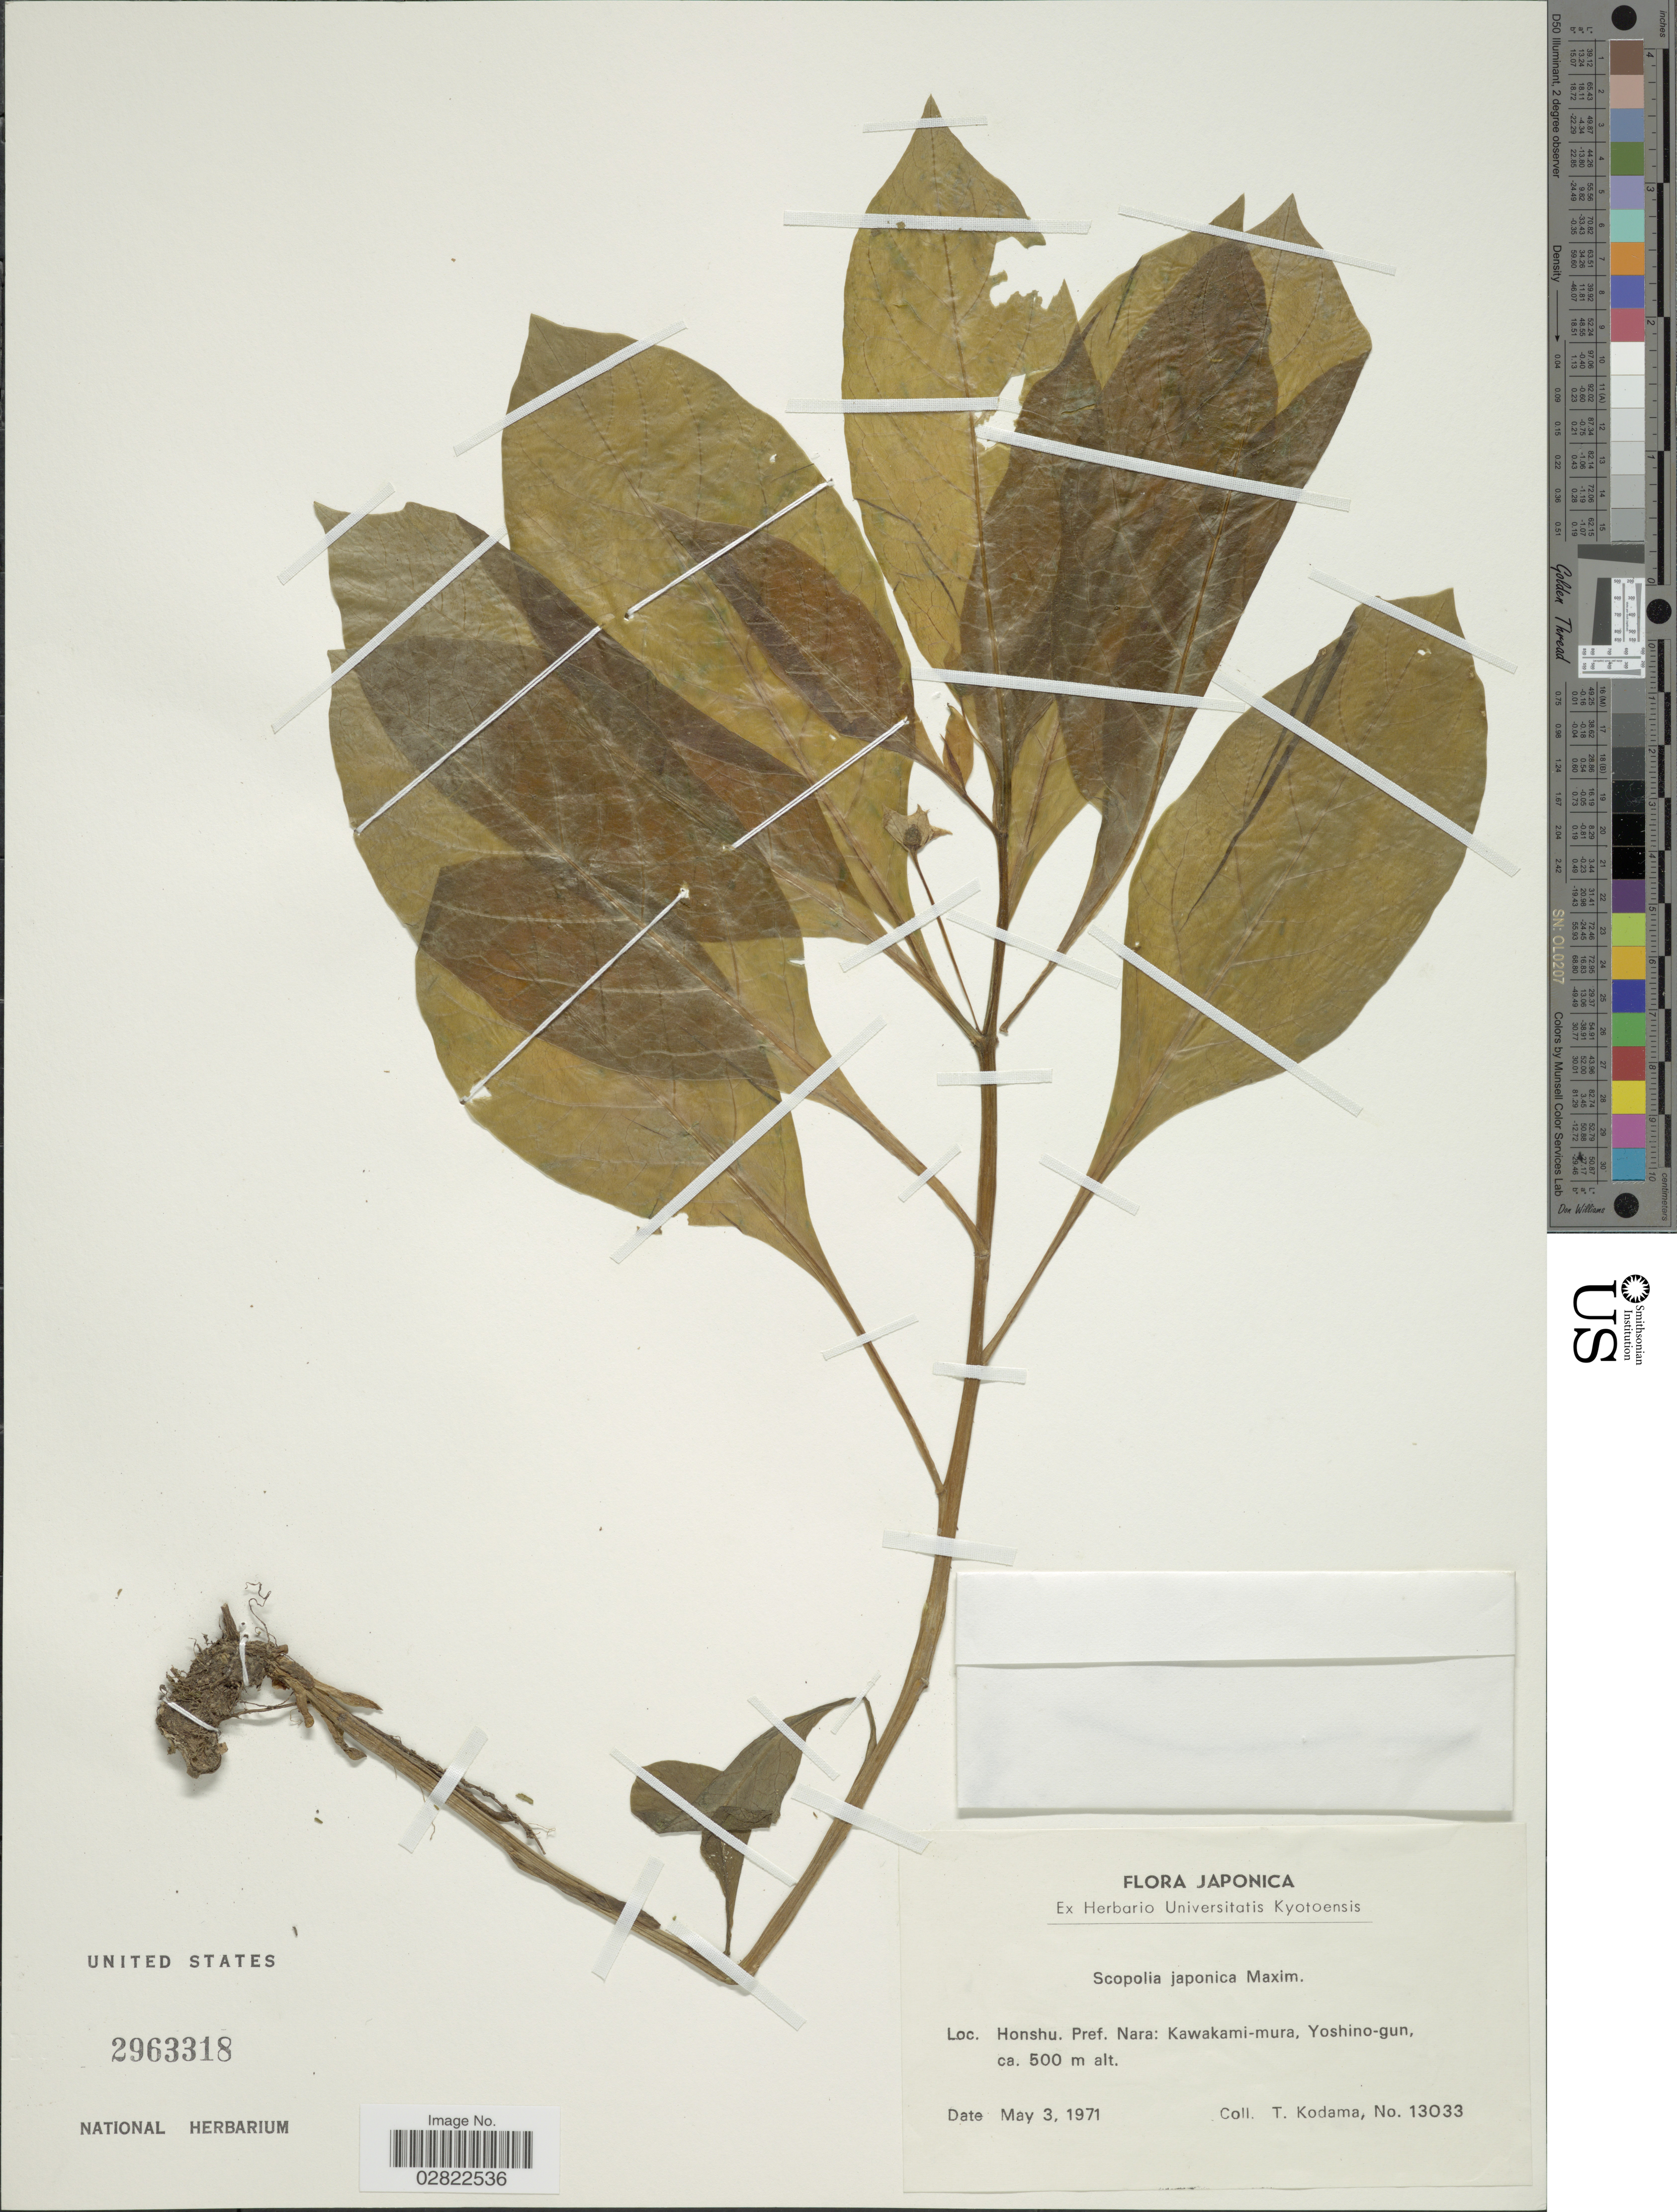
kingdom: Plantae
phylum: Tracheophyta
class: Magnoliopsida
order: Solanales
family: Solanaceae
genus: Scopolia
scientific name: Scopolia japonica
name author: Maxim.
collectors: T. Kodama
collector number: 13033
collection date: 1971-05-03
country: Japan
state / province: Nara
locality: Honshu. Pref.Nara: Kawakami-mura, Yoshino-gun.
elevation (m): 500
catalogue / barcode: US 2963318